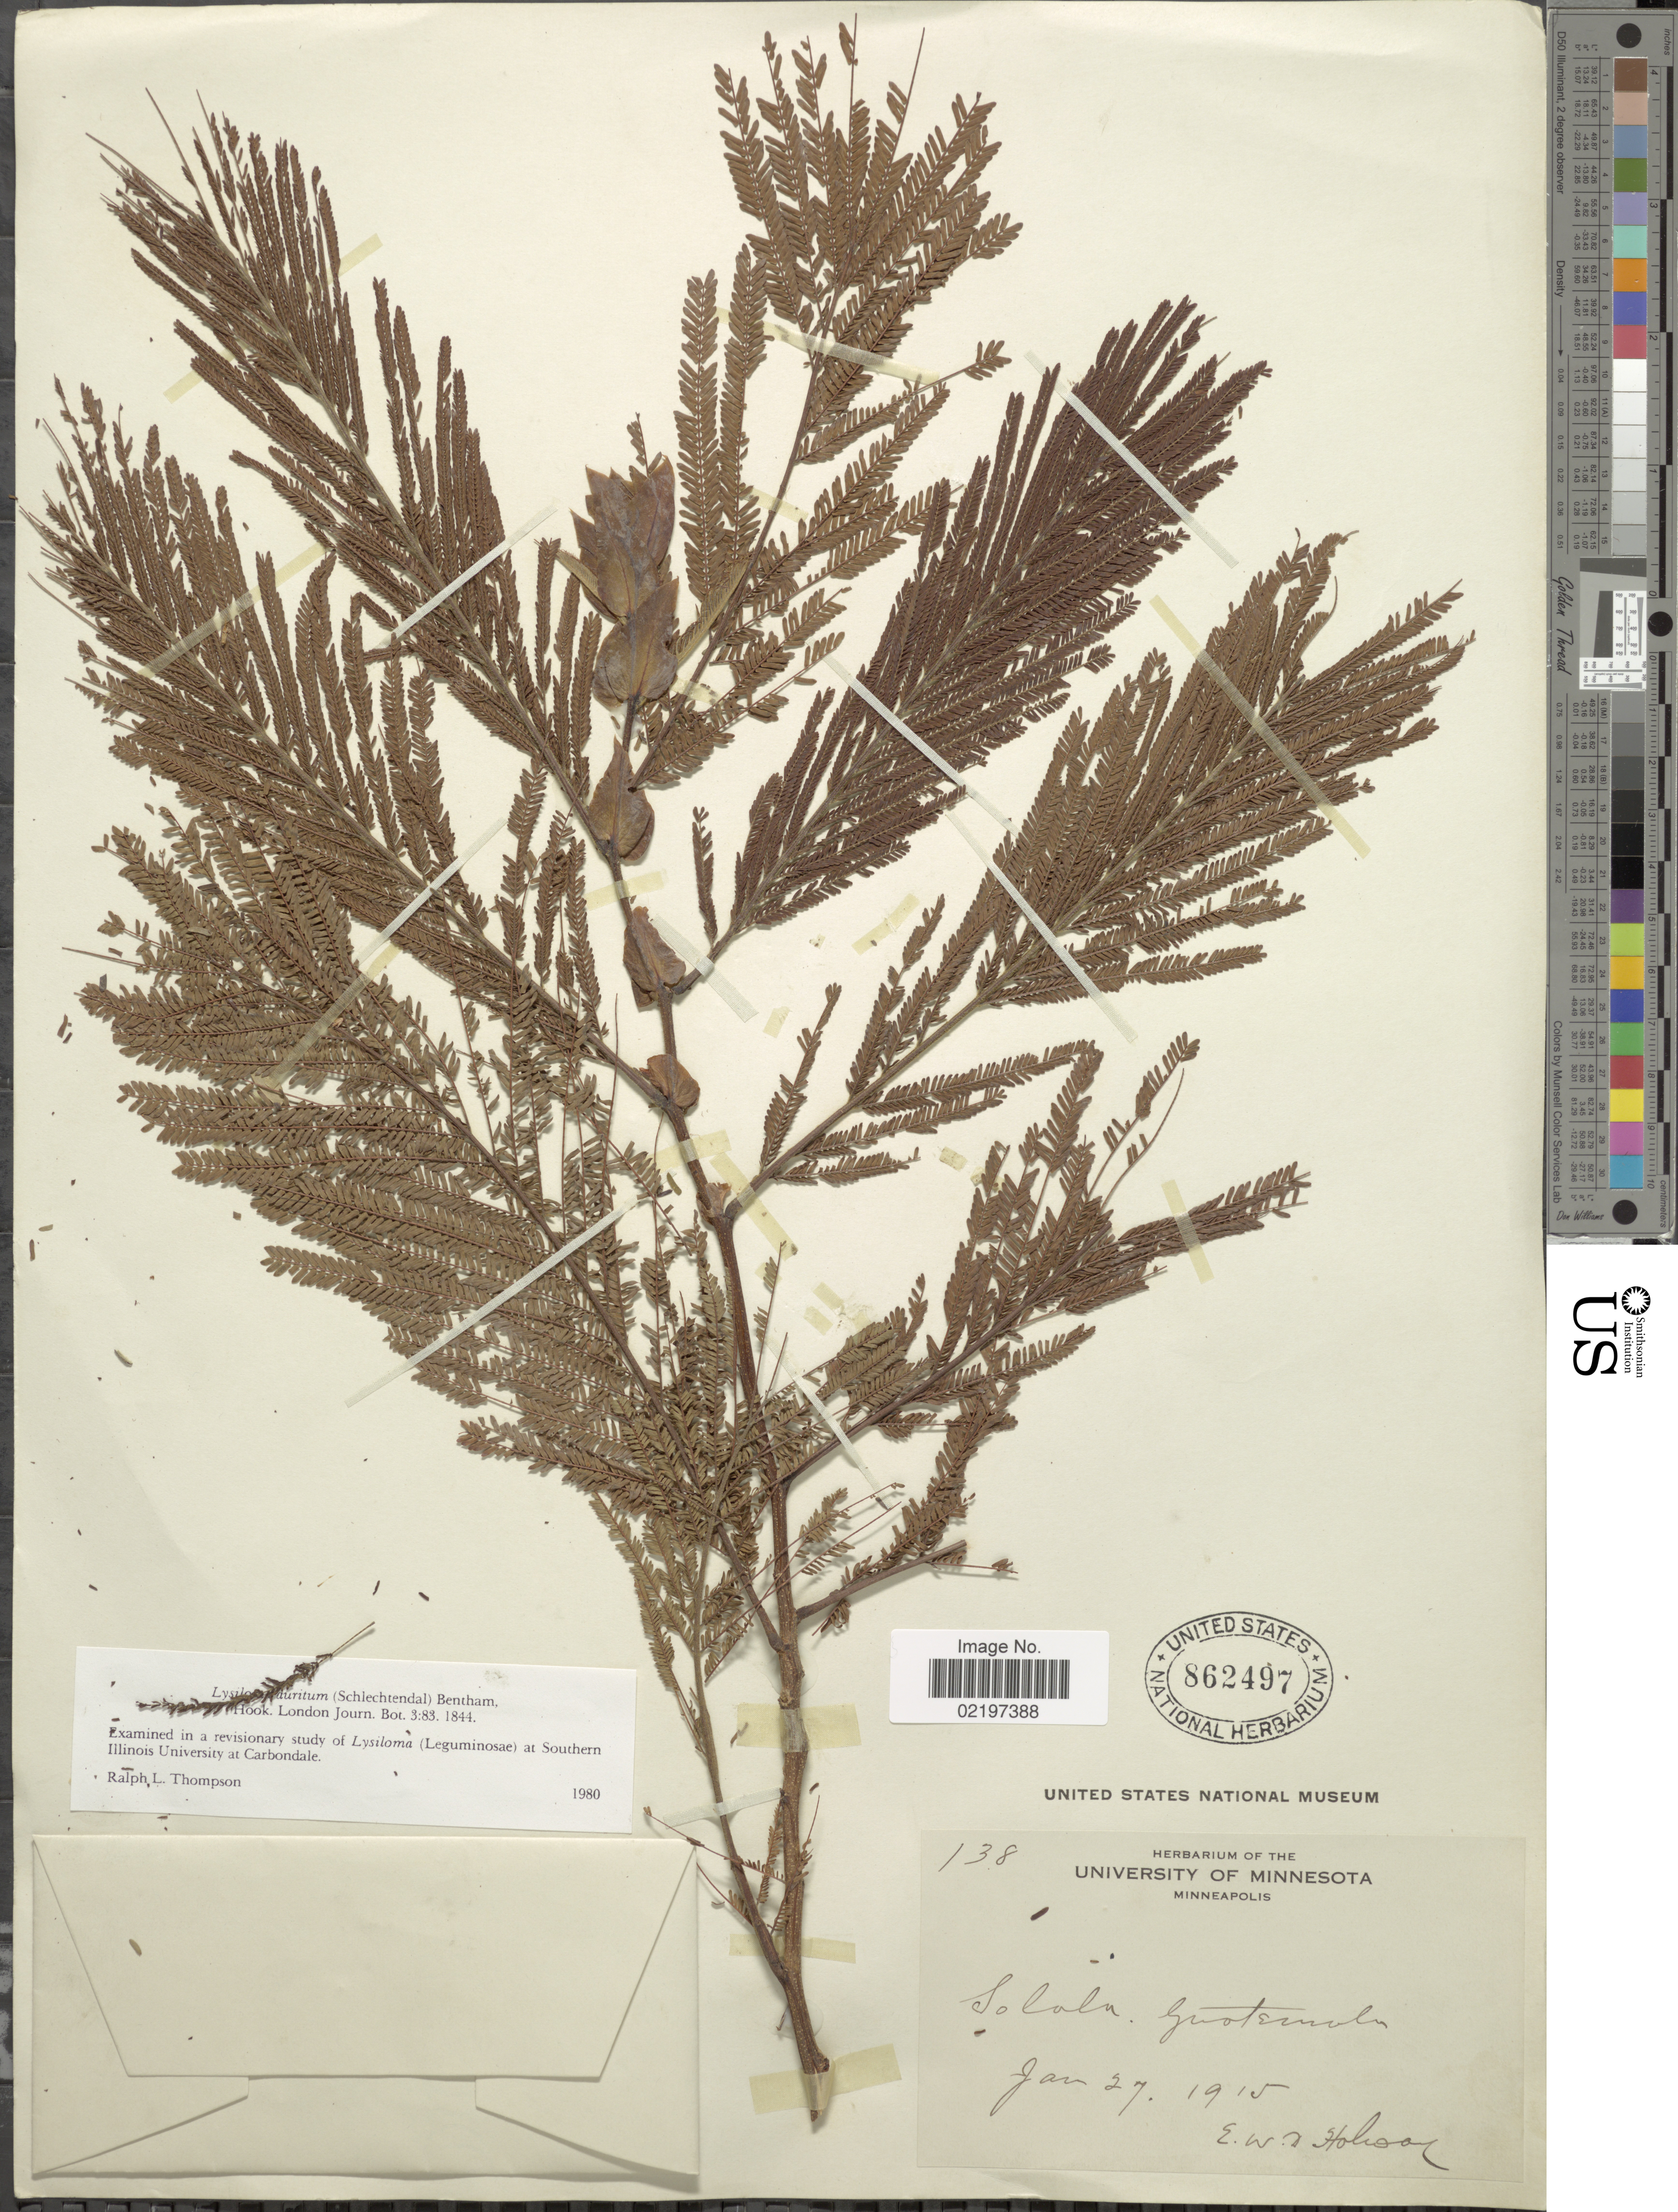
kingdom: Plantae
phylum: Tracheophyta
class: Magnoliopsida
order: Fabales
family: Fabaceae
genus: Lysiloma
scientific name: Lysiloma auritum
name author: (Schltdl.) Benth.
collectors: E. W. D. Holway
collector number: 138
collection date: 1915-01-27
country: Guatemala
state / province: Sololá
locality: Solola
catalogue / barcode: US 862497